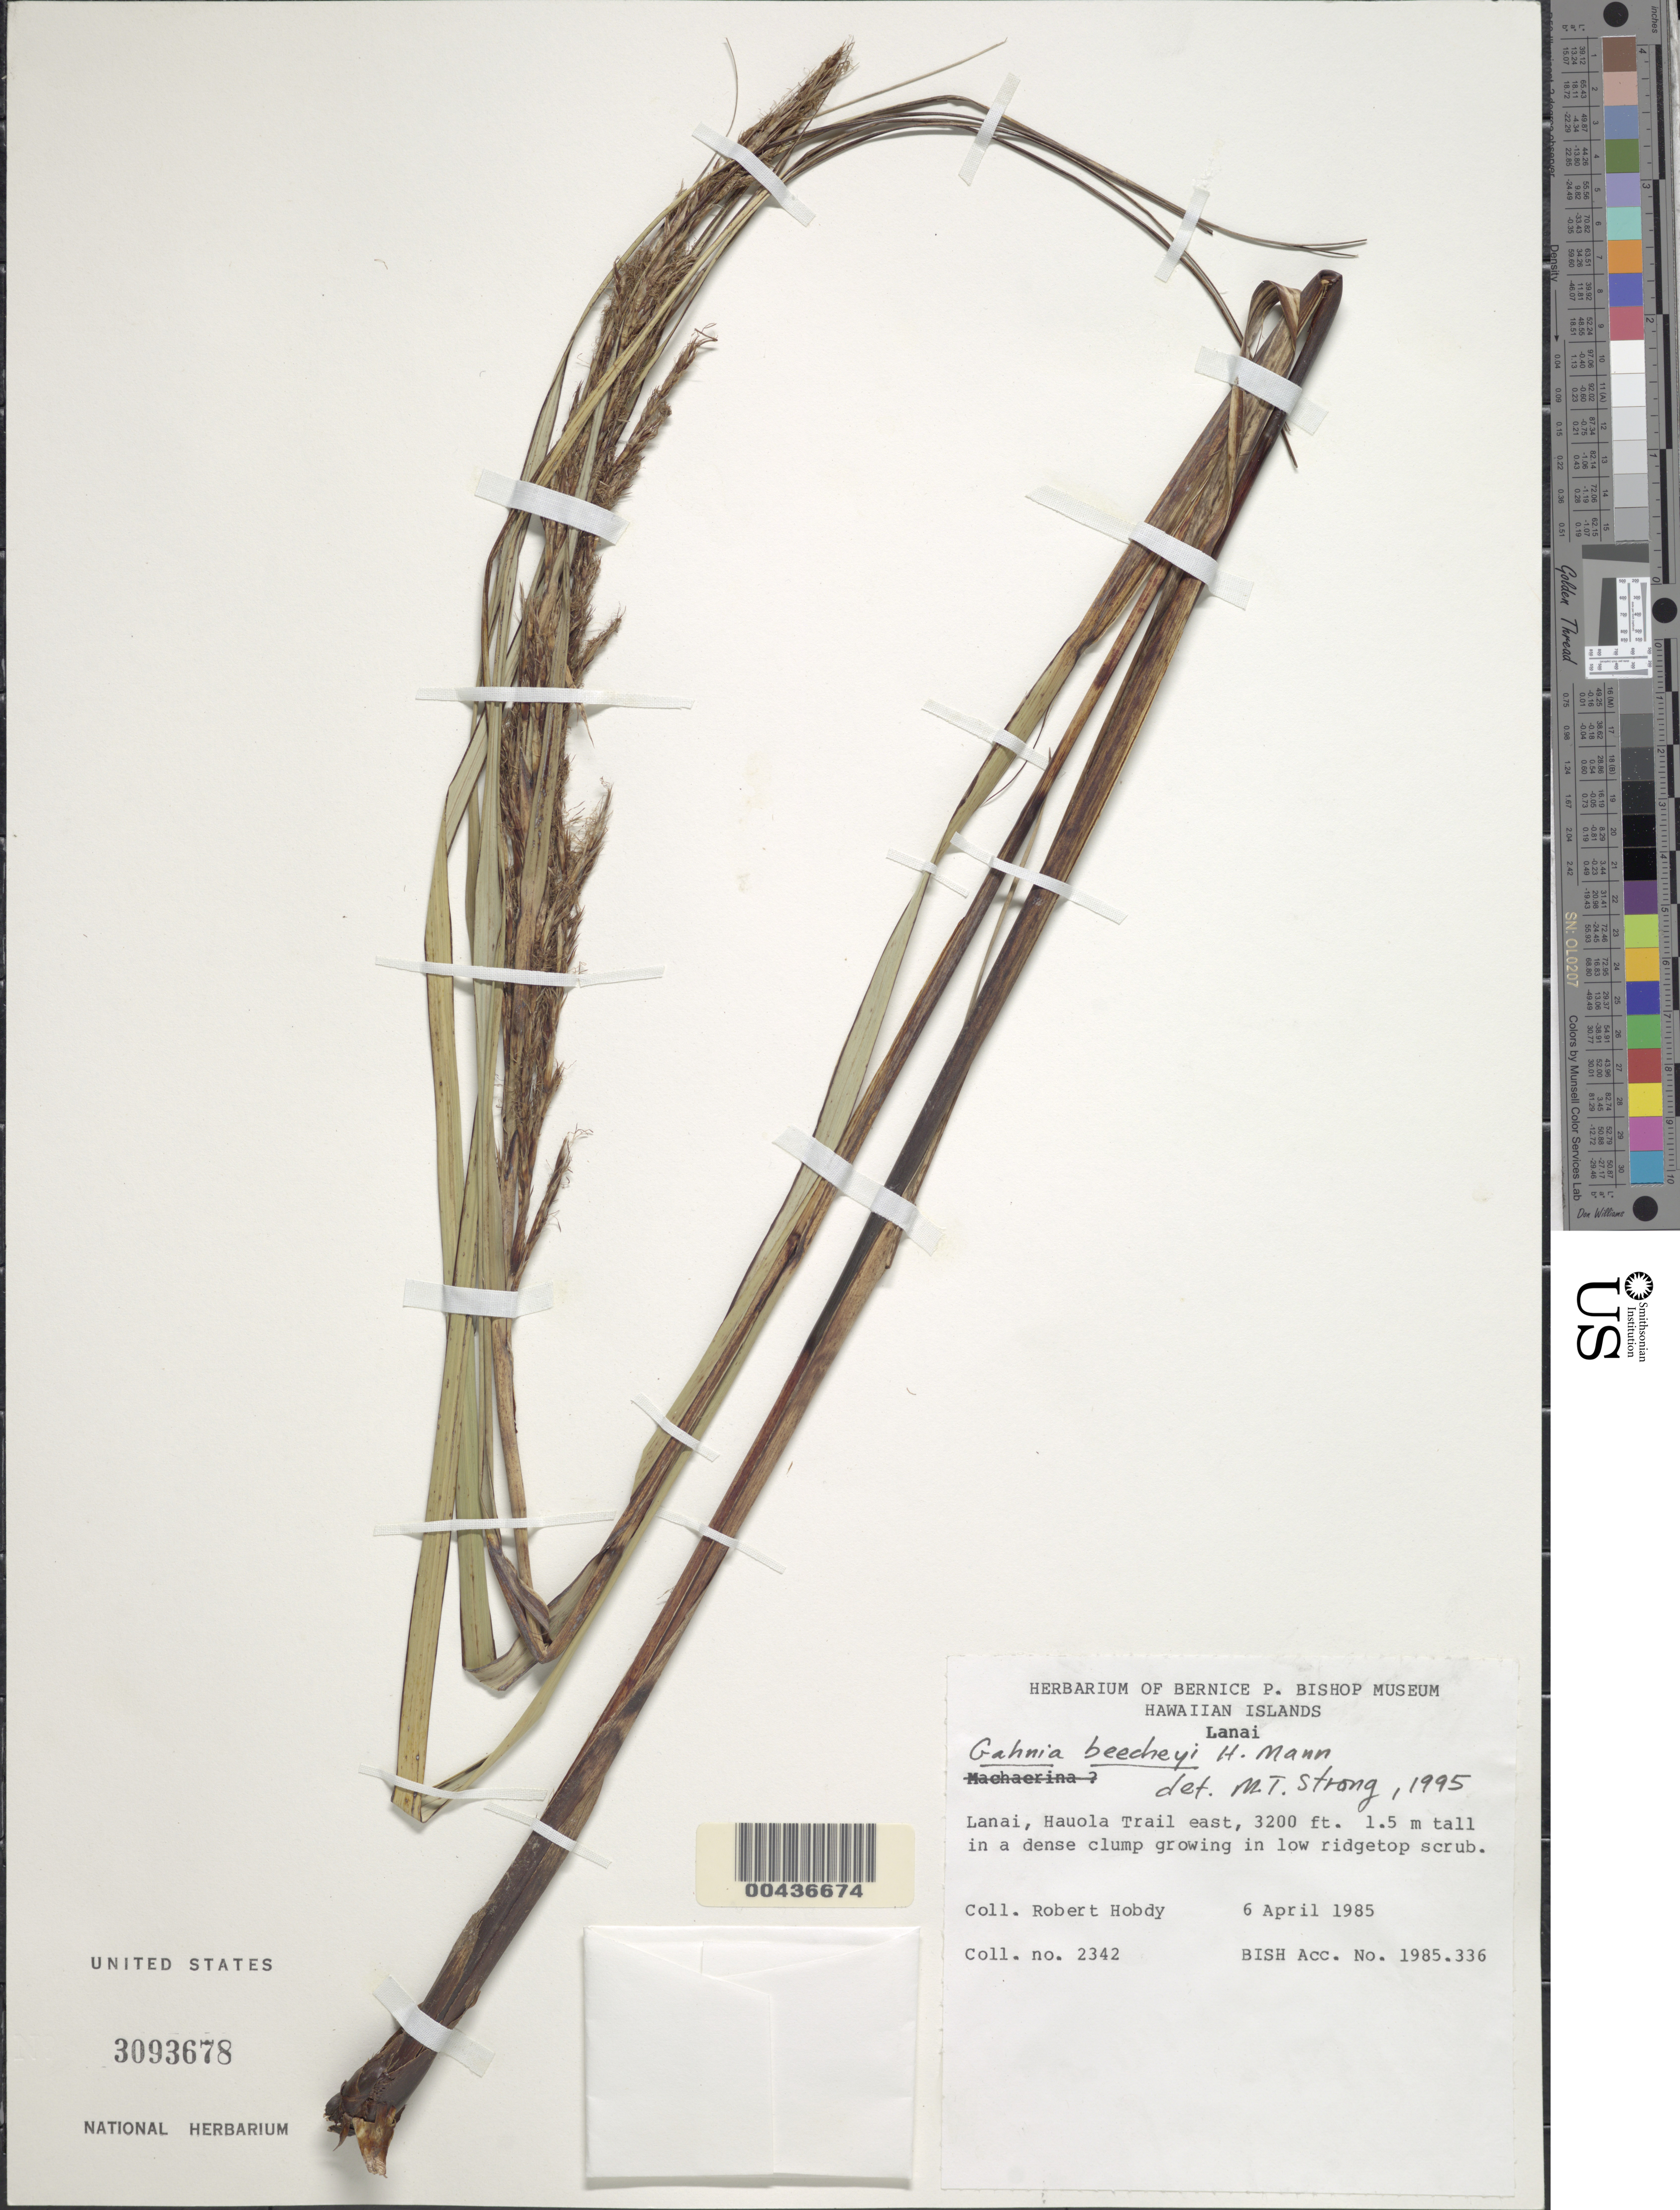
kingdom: Plantae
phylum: Tracheophyta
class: Liliopsida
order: Poales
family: Cyperaceae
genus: Gahnia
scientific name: Gahnia beecheyi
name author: H. Mann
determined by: Strong, M. T., (US), Smithsonian Institution - National Museum of Natural History (UNITED STATES)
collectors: R. Hobdy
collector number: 2342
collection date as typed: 6 Apr 1985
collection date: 1985-04-06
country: United States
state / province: Hawaii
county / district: Maui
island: Lana'i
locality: Hauola Trail East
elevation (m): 975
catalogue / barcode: US 3093678